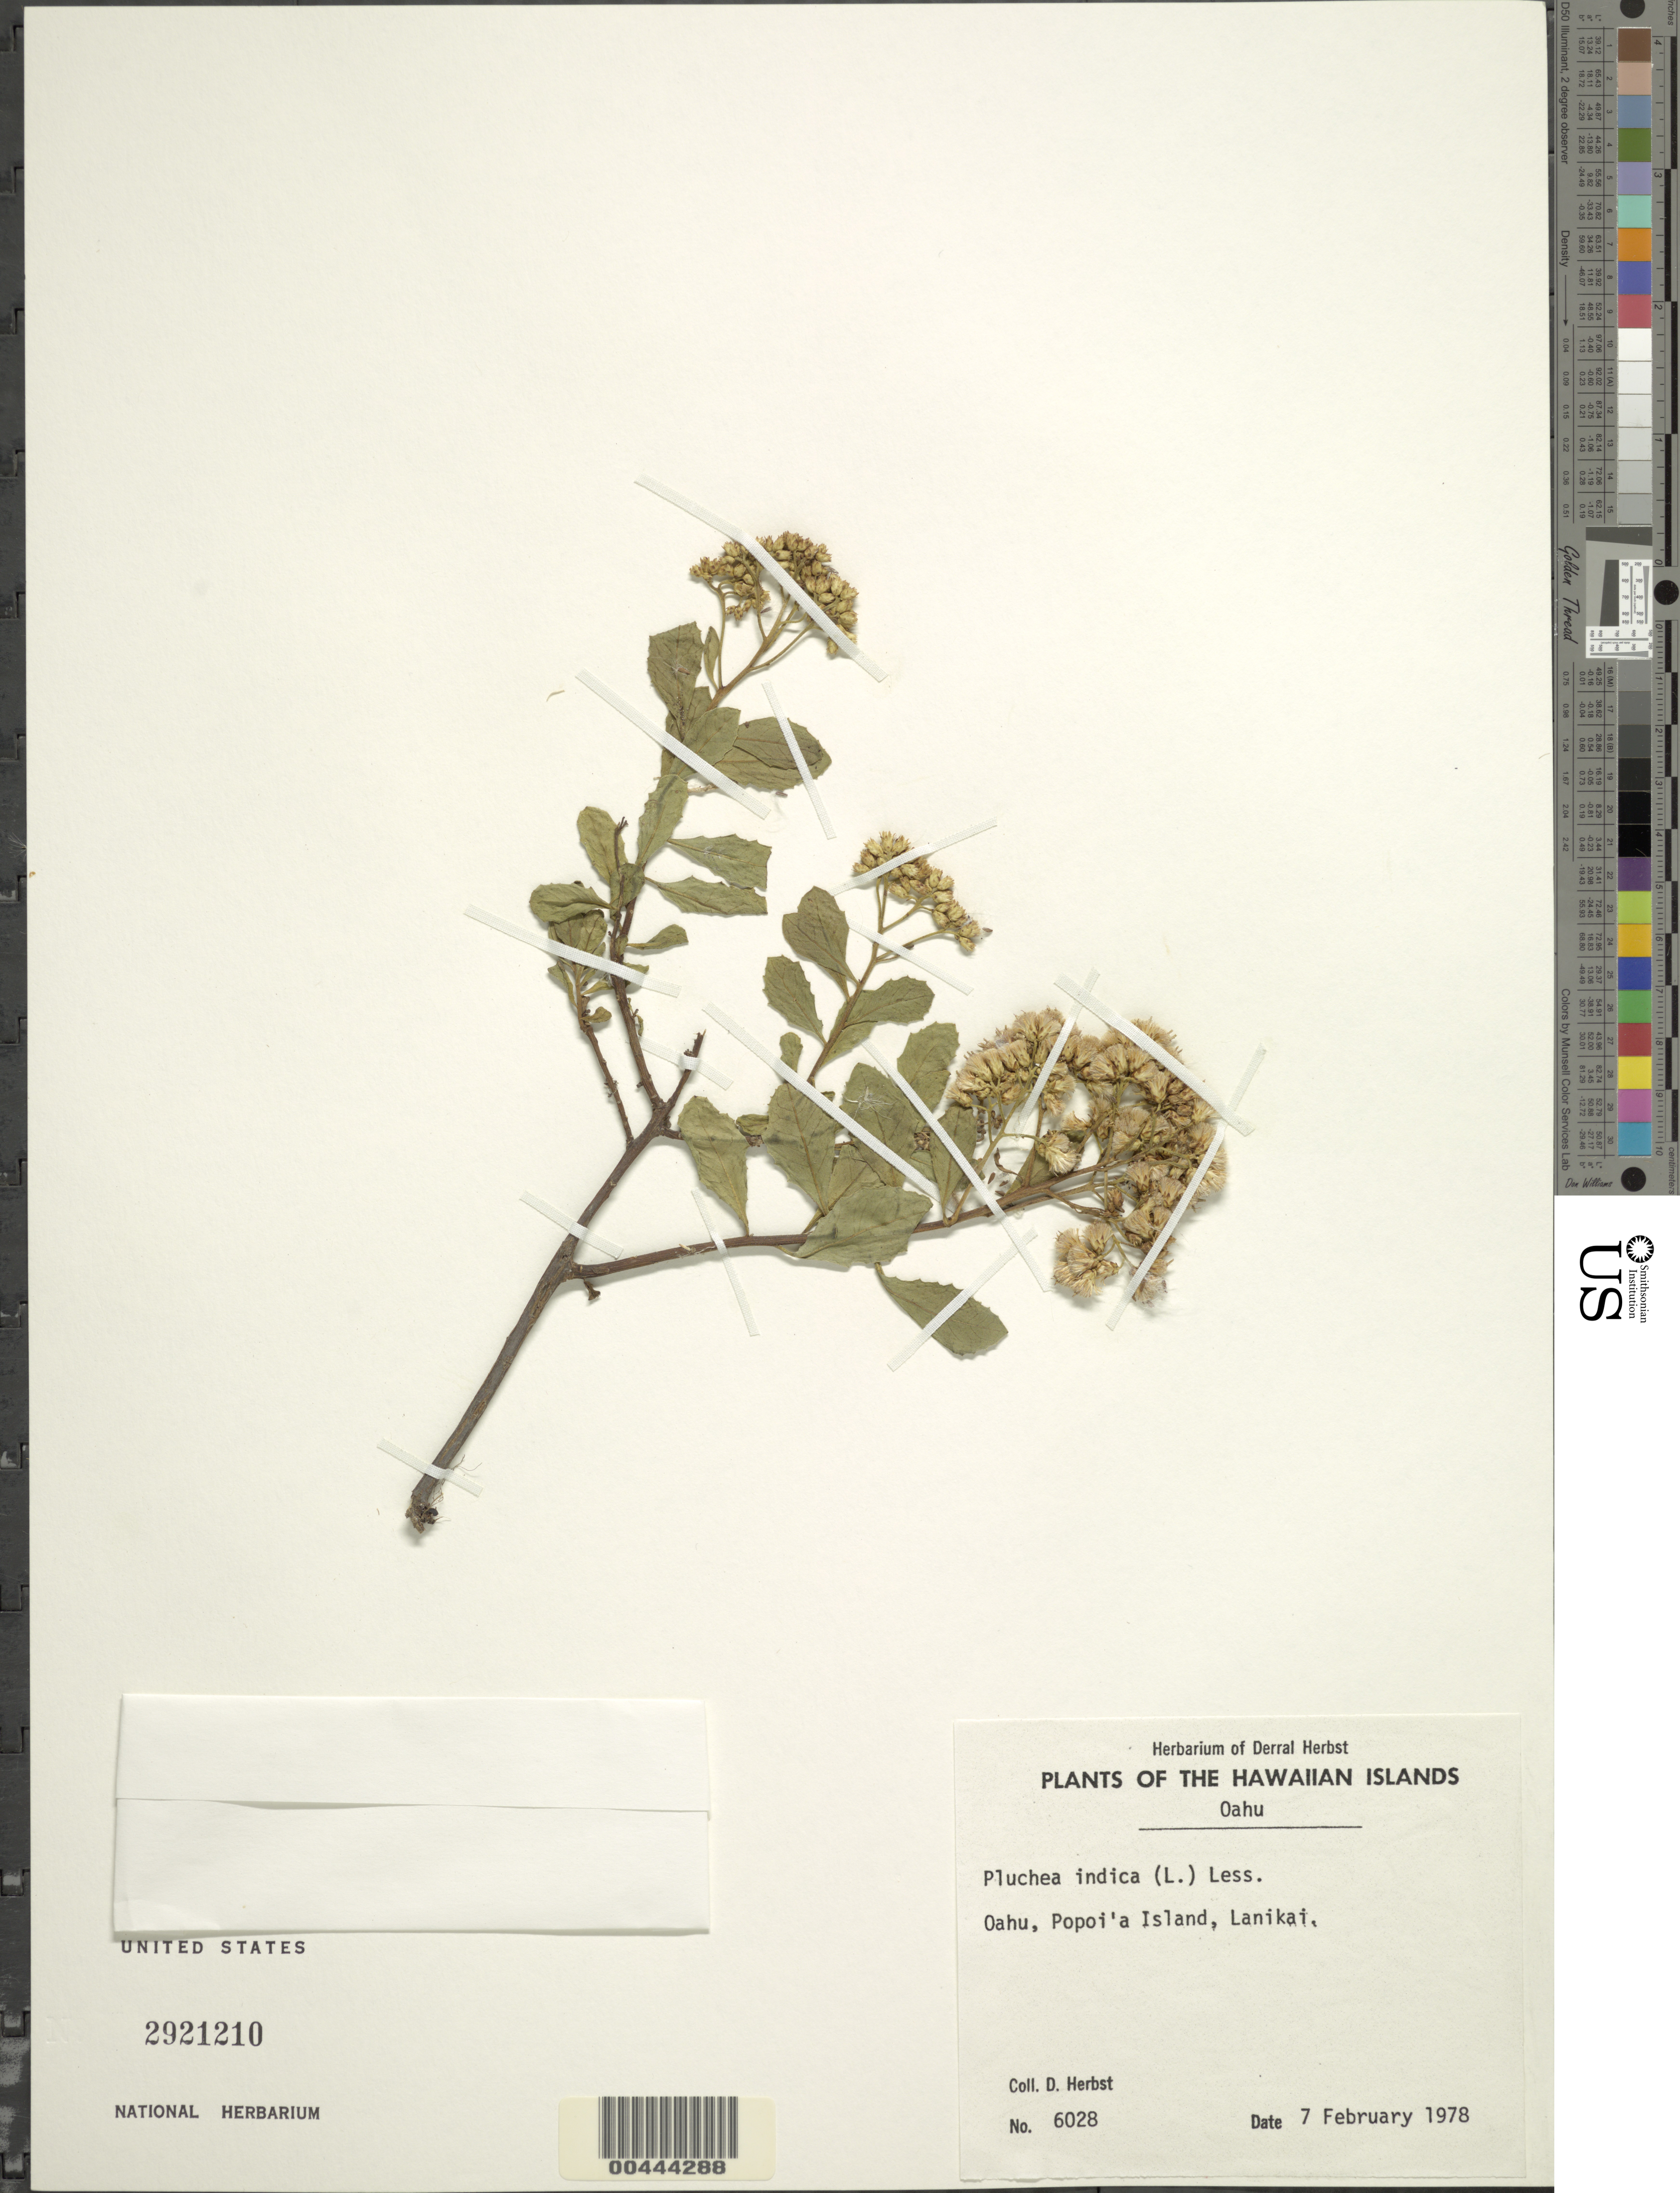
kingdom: Plantae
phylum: Tracheophyta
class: Magnoliopsida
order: Asterales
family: Asteraceae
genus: Pluchea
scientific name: Pluchea indica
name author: (L.) Less.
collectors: D. R. Herbst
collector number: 6028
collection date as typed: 7 Feb 1978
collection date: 1978-02-07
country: United States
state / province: Hawaii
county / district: Honolulu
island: Oahu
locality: Popoi'a Island, Lanikai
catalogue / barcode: US 2921210